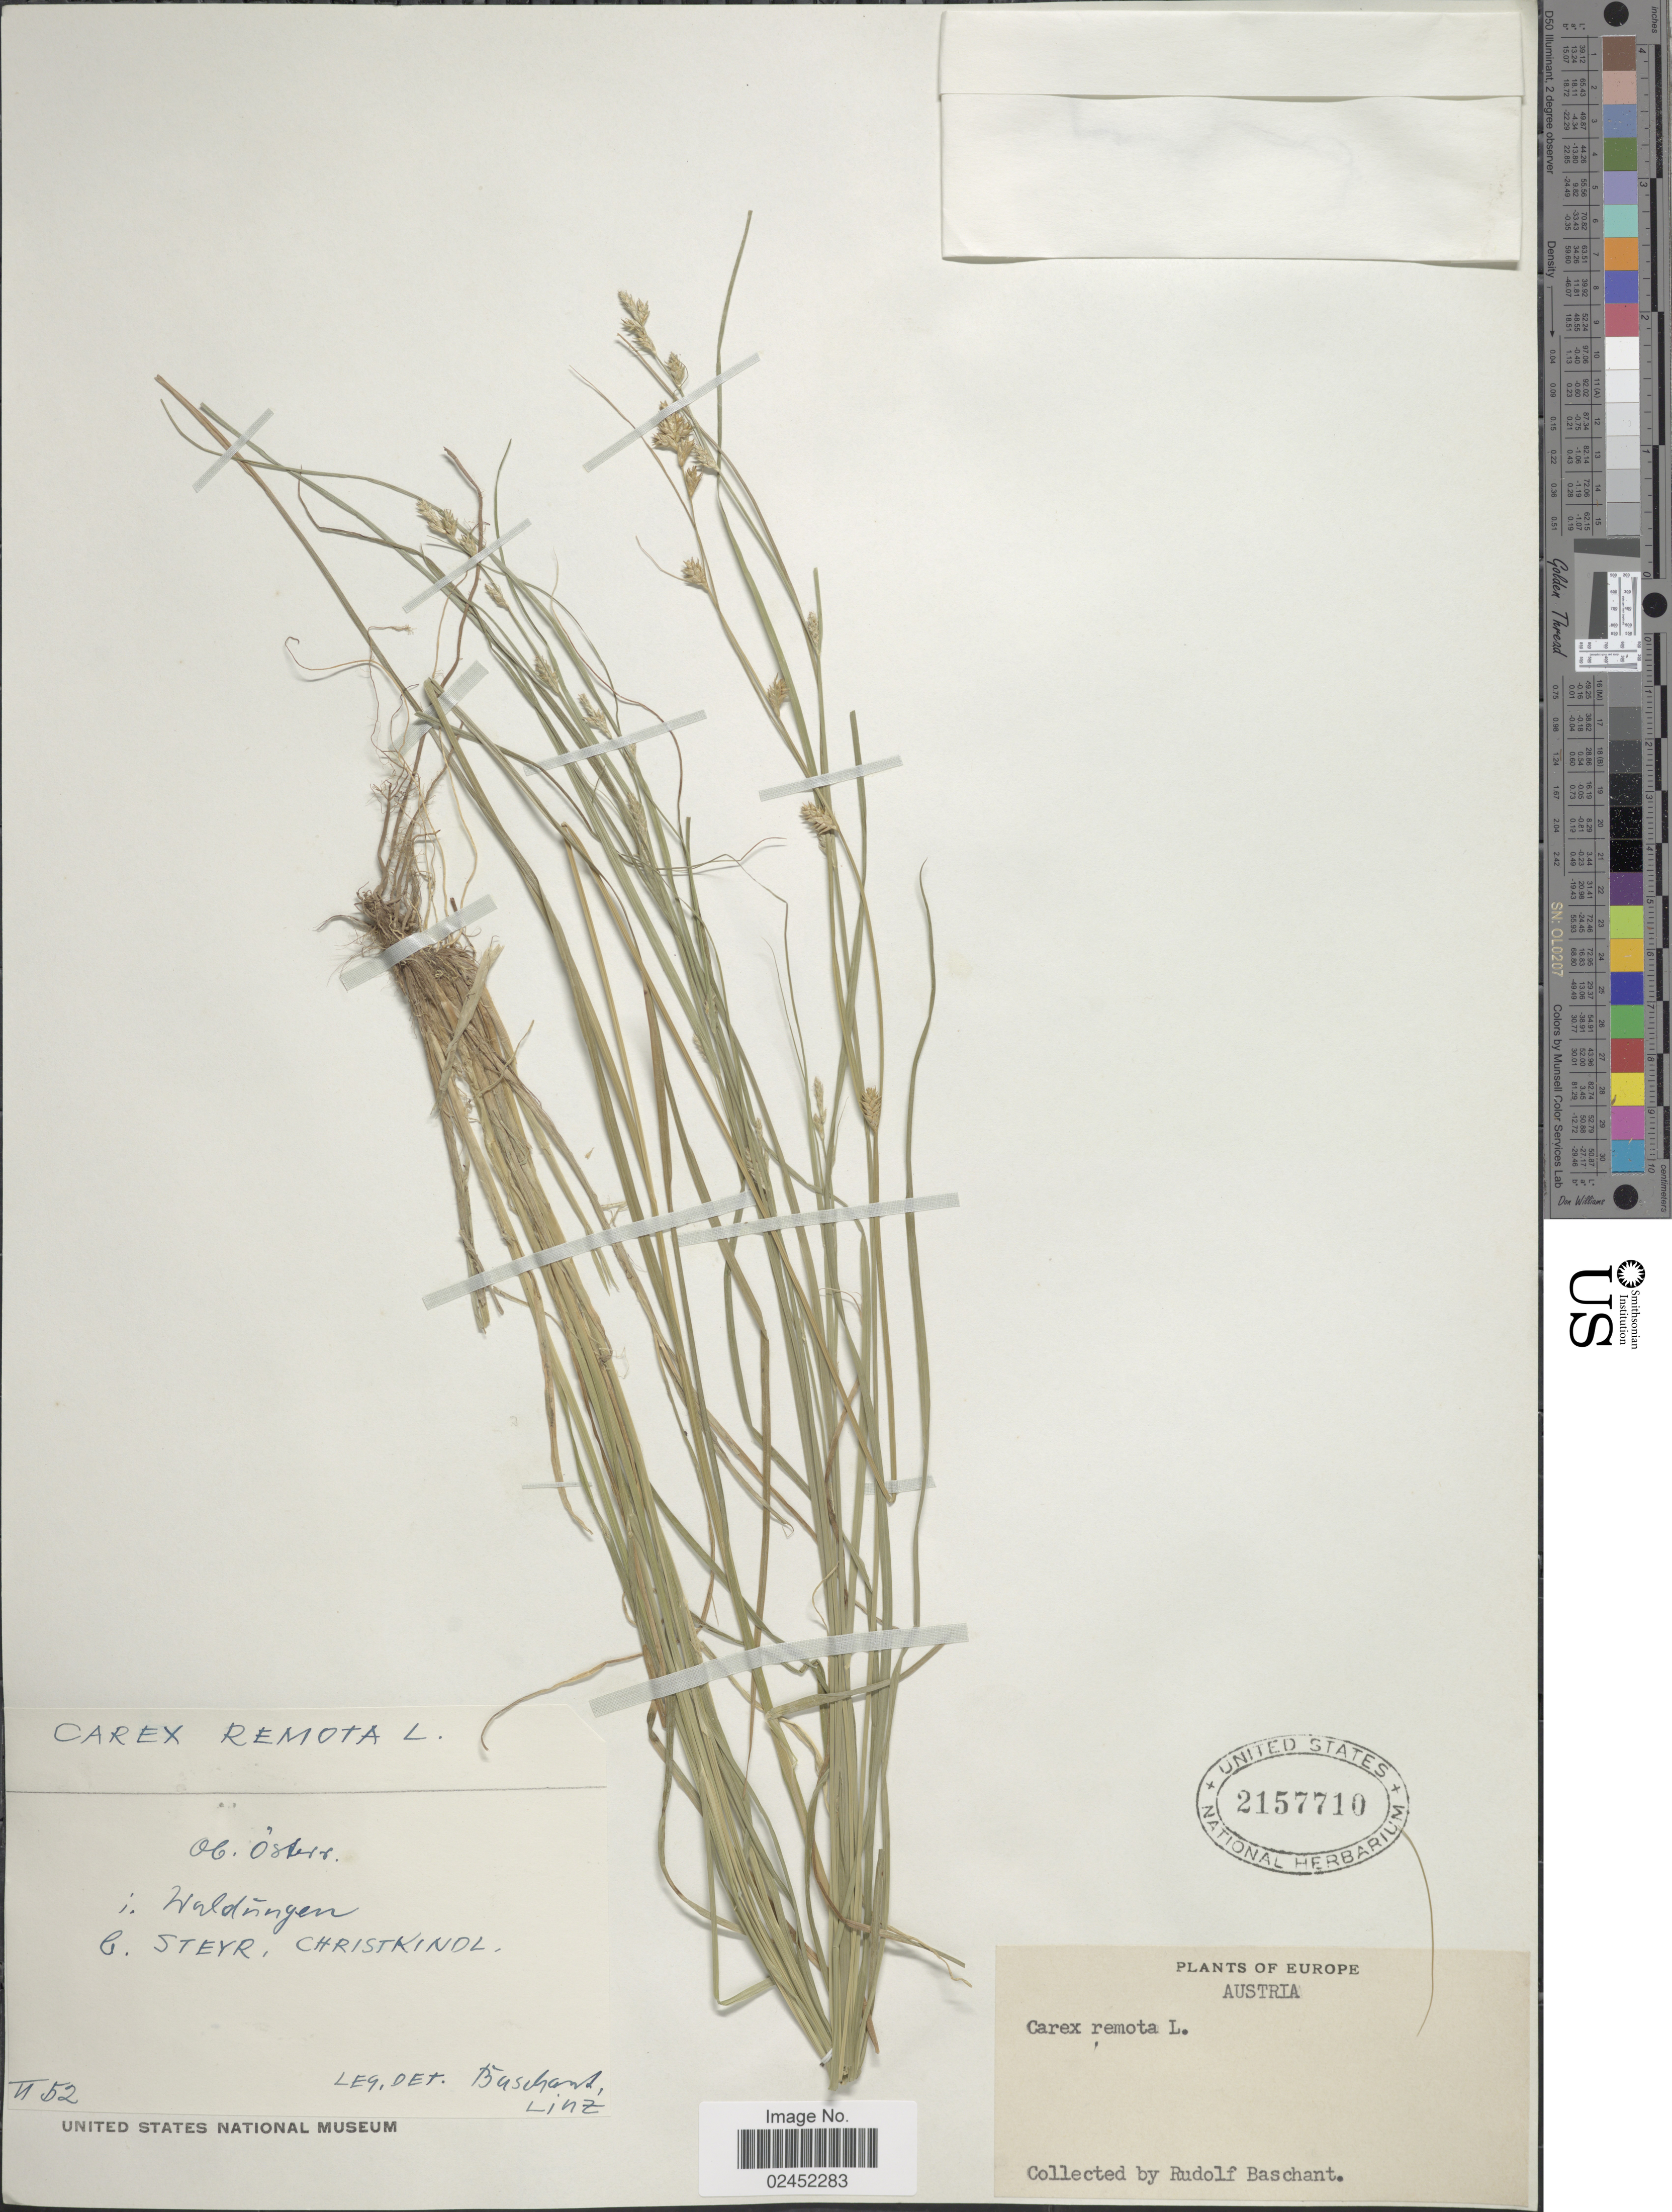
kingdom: Plantae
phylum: Tracheophyta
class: Liliopsida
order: Poales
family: Cyperaceae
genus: Carex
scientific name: Carex remota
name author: L.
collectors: R. Baschant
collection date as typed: Transcribed d/m/y: /6/52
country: Austria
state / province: Steiermark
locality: Waldringen, Steyr, Christkinol. Ob. Osterr.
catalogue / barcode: US 2157710